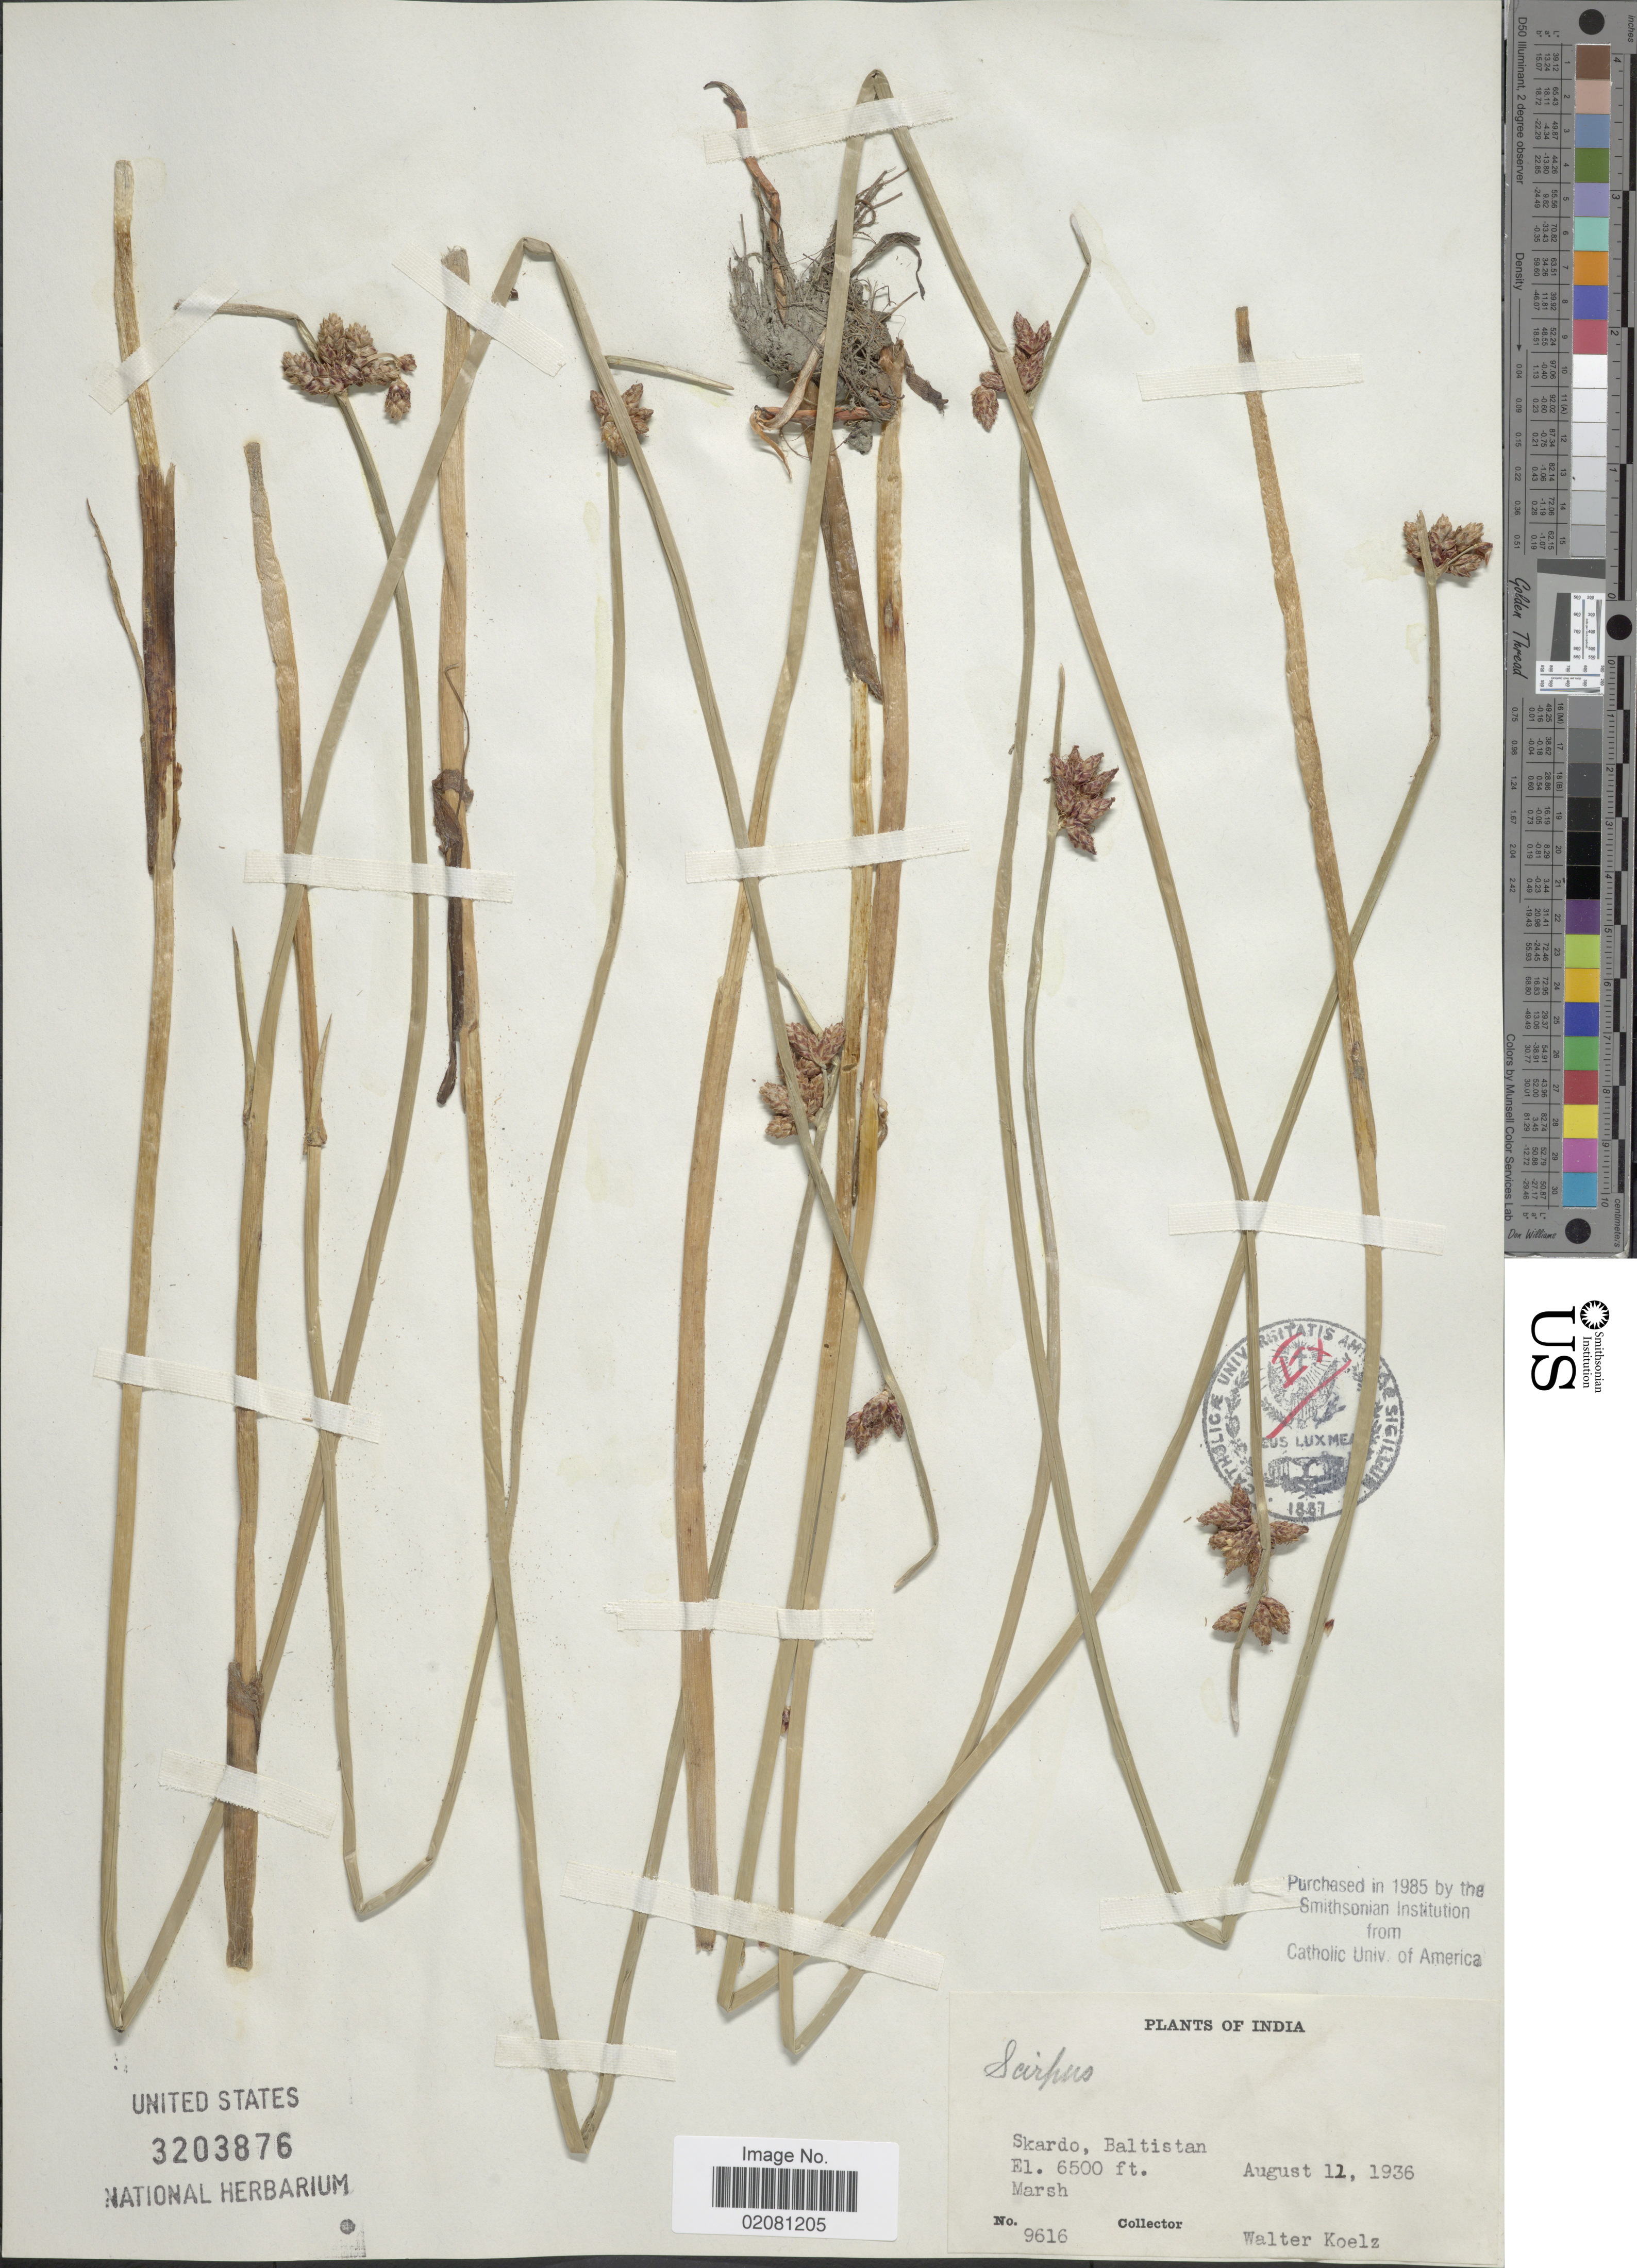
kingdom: Plantae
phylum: Tracheophyta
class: Liliopsida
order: Poales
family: Cyperaceae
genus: Schoenoplectus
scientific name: Schoenoplectus sp.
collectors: W. N. Koelz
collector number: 9616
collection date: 1936-08-12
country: India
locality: Skardo, Baltistan.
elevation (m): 1981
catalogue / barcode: US 3203876